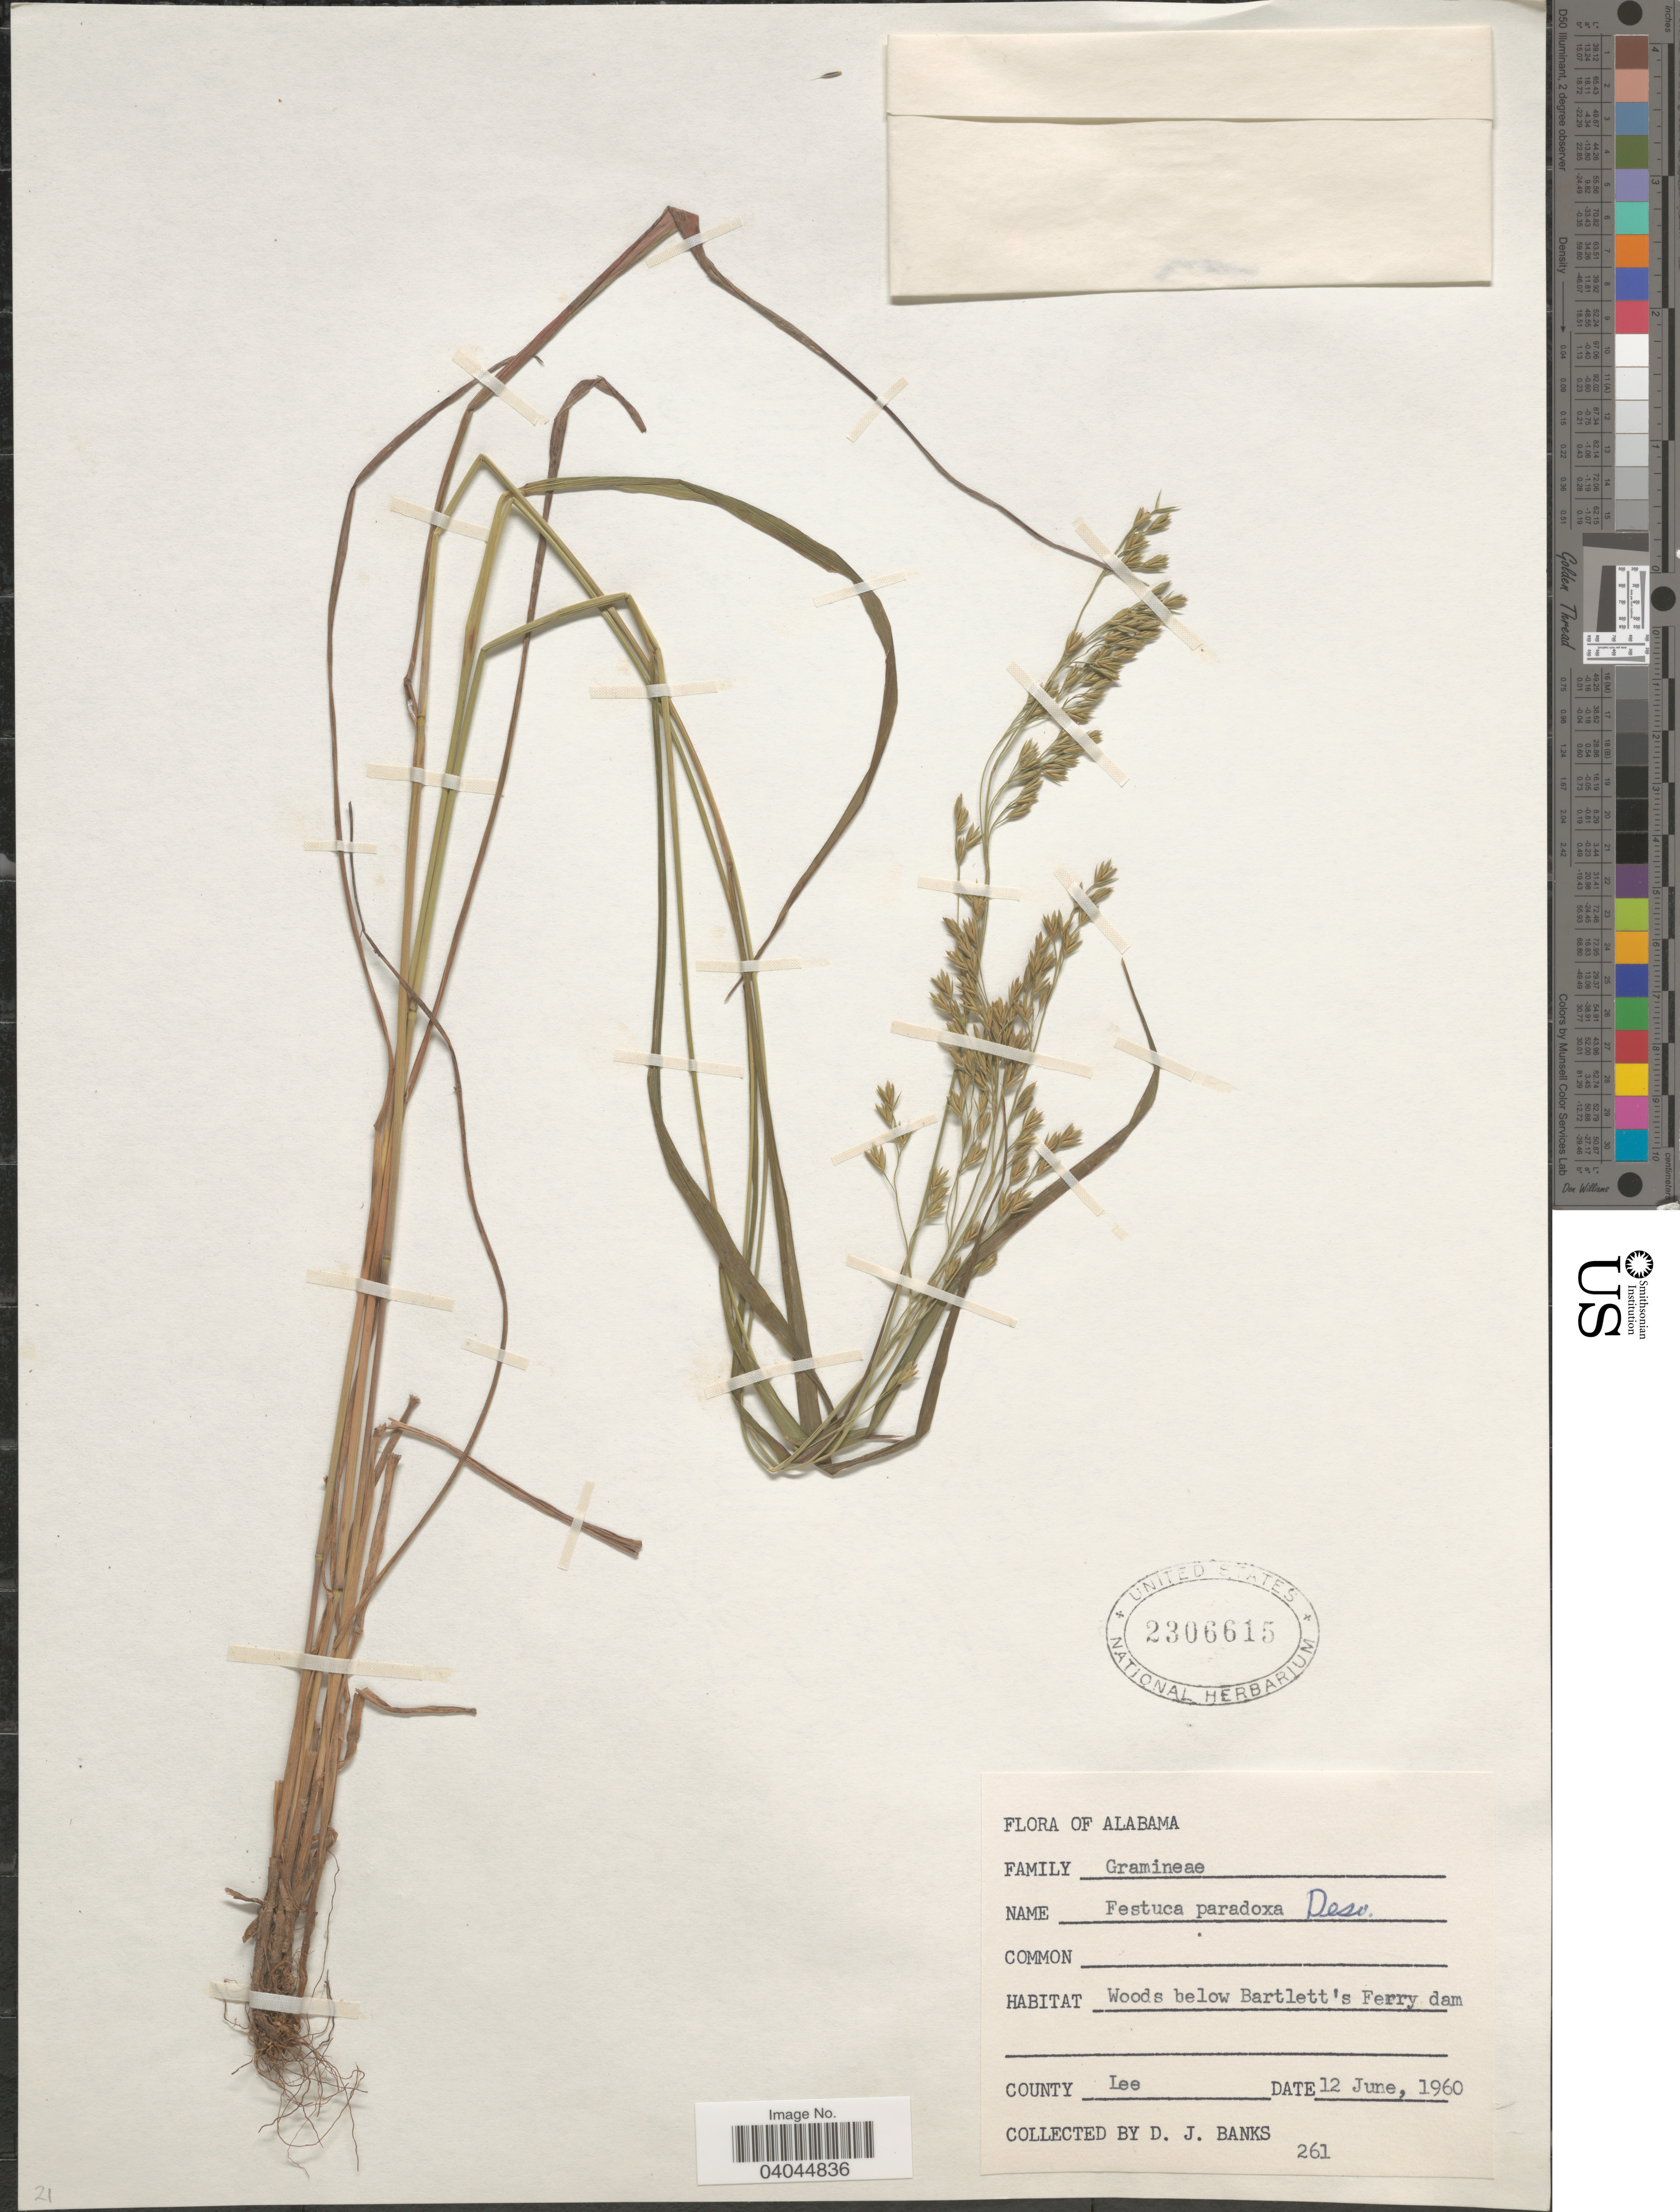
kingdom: Plantae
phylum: Tracheophyta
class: Liliopsida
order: Poales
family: Poaceae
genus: Festuca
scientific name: Festuca paradoxa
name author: Desv.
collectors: D. J. Banks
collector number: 261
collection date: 1960-06-12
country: United States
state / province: Alabama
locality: Woods below Bartlett's Ferry dam. County Lee.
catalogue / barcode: US 2306615